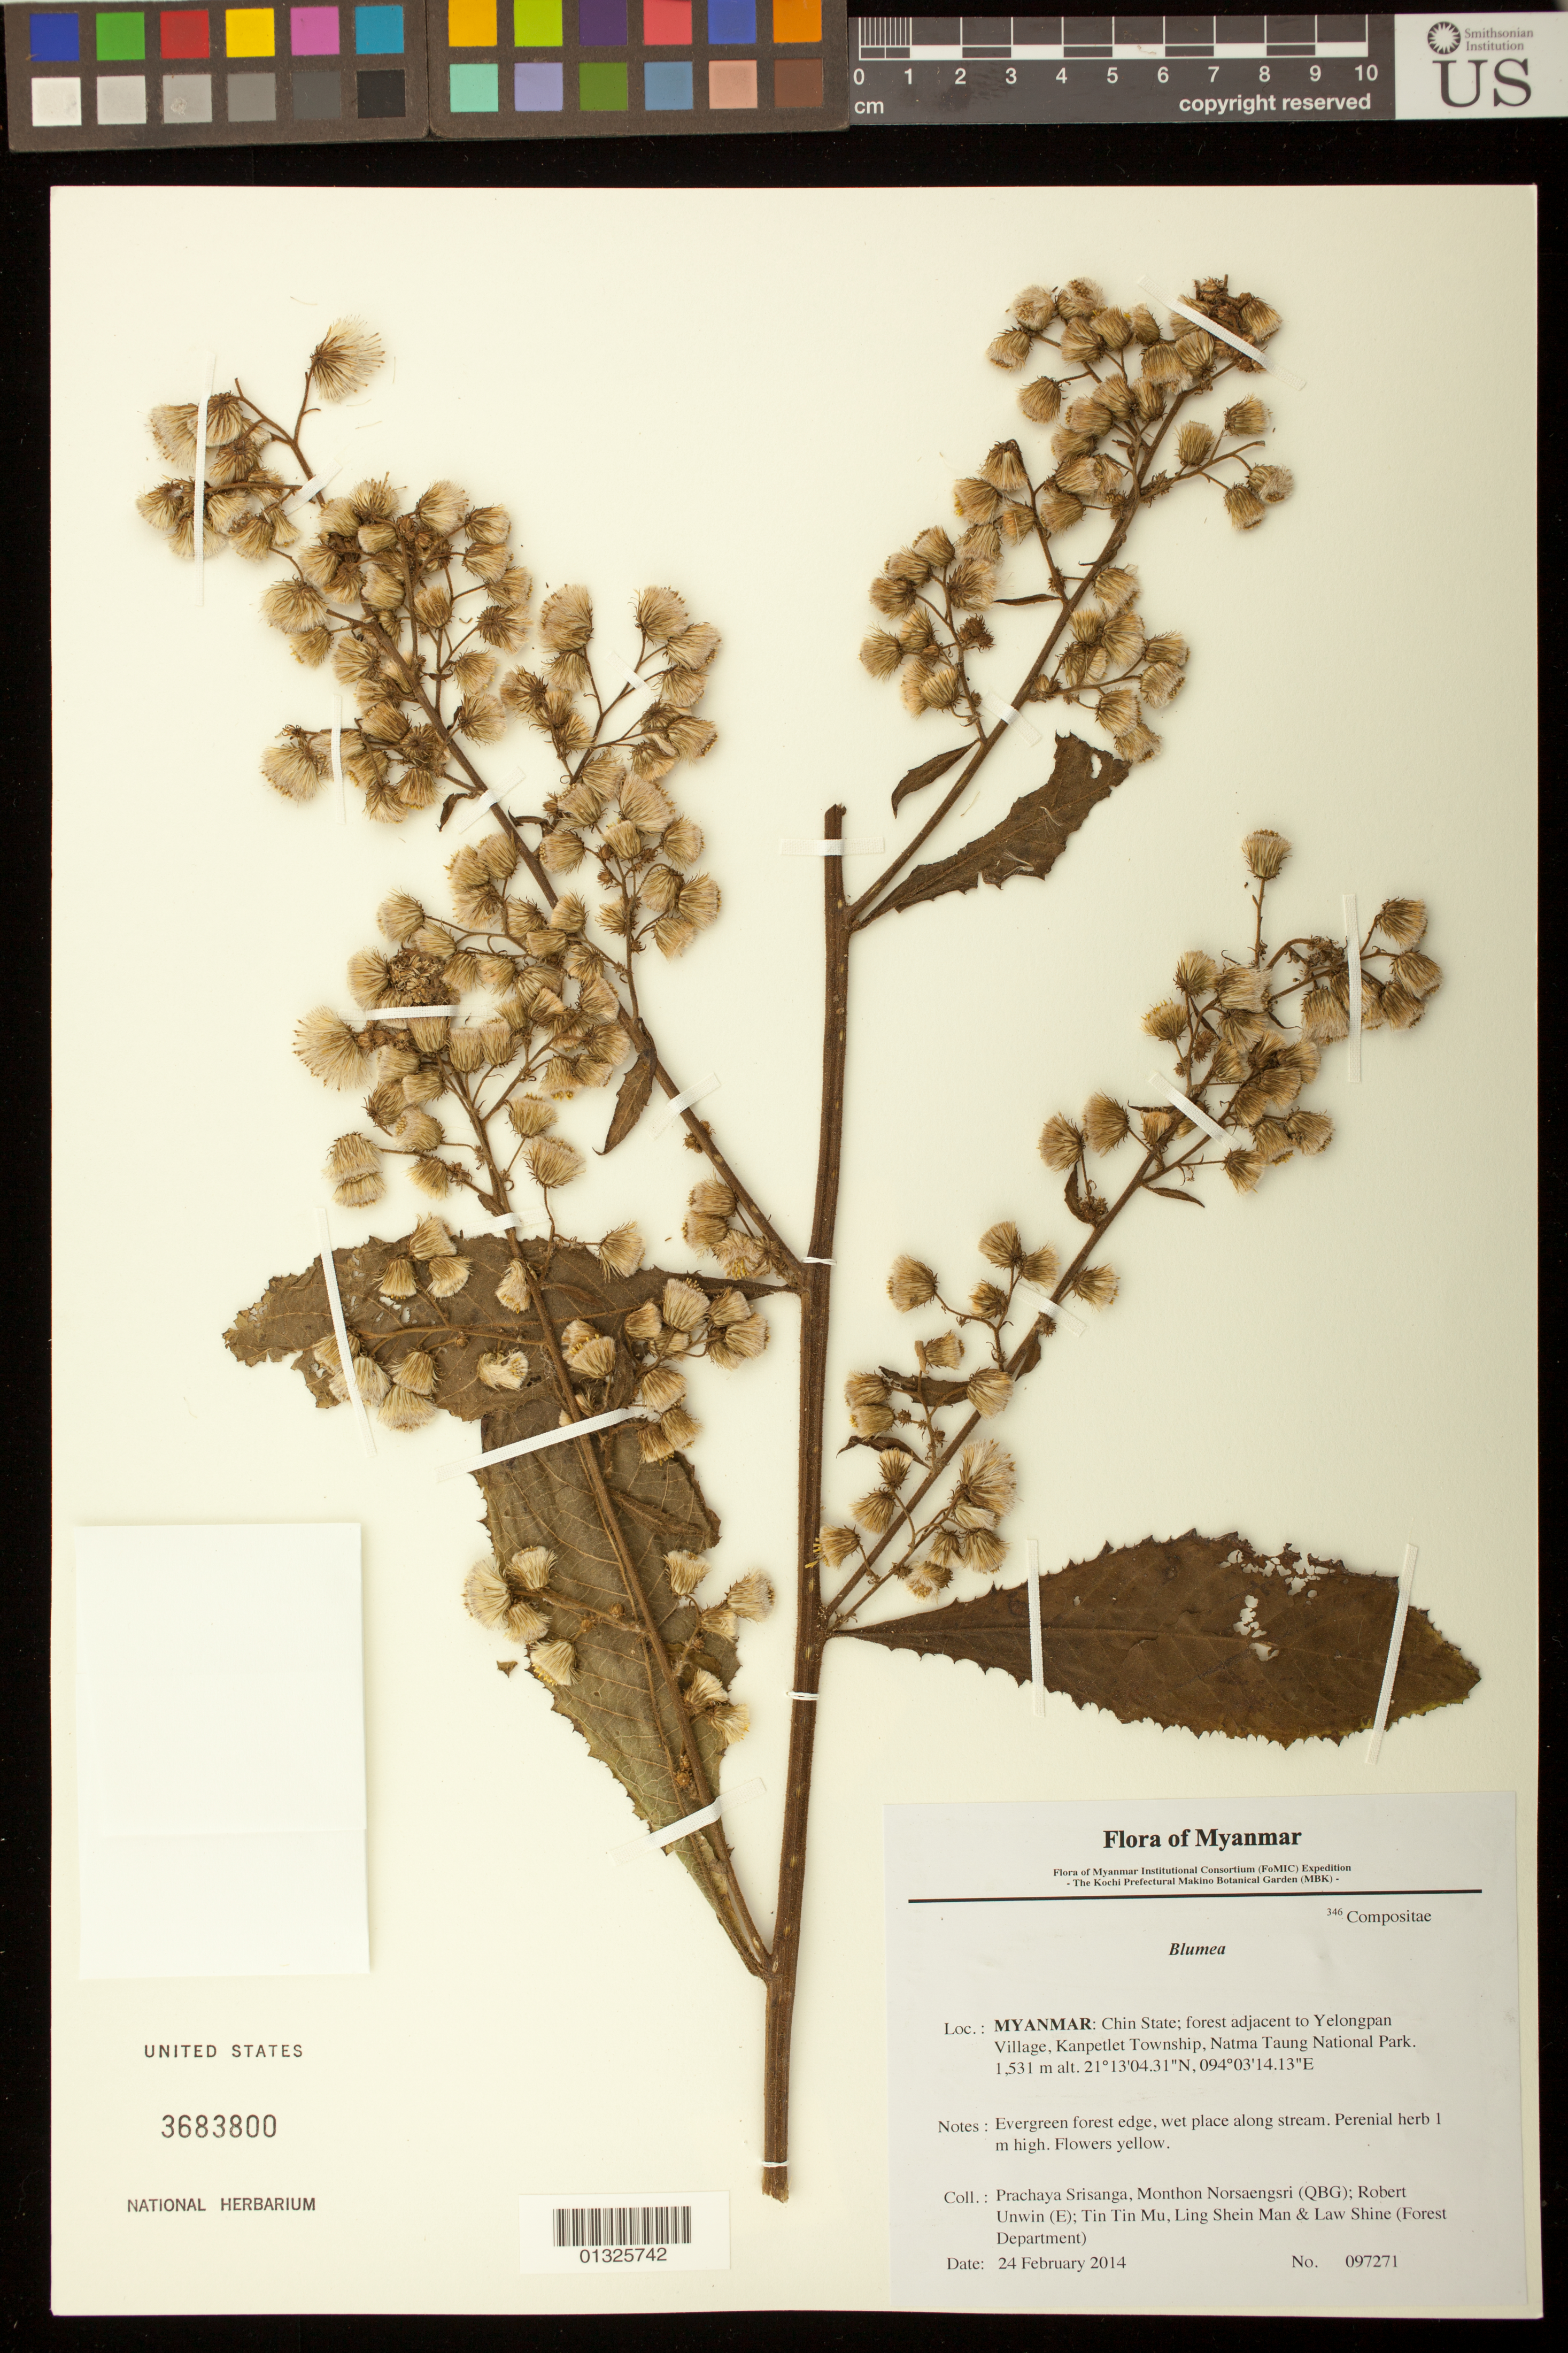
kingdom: Plantae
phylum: Tracheophyta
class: Magnoliopsida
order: Asterales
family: Asteraceae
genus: Blumea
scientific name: Blumea sp.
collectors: P. Srisanga, M. Norsaengsri, R. Unwin, Tin Tin Mu, Ling Shein Man & L. Shine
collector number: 97271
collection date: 2014-02-24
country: Myanmar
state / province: Chin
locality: Forest adjacent to Yelongpan Village, Kanpetlet Township, Natma Taung National Park.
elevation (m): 1531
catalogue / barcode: US 3683800